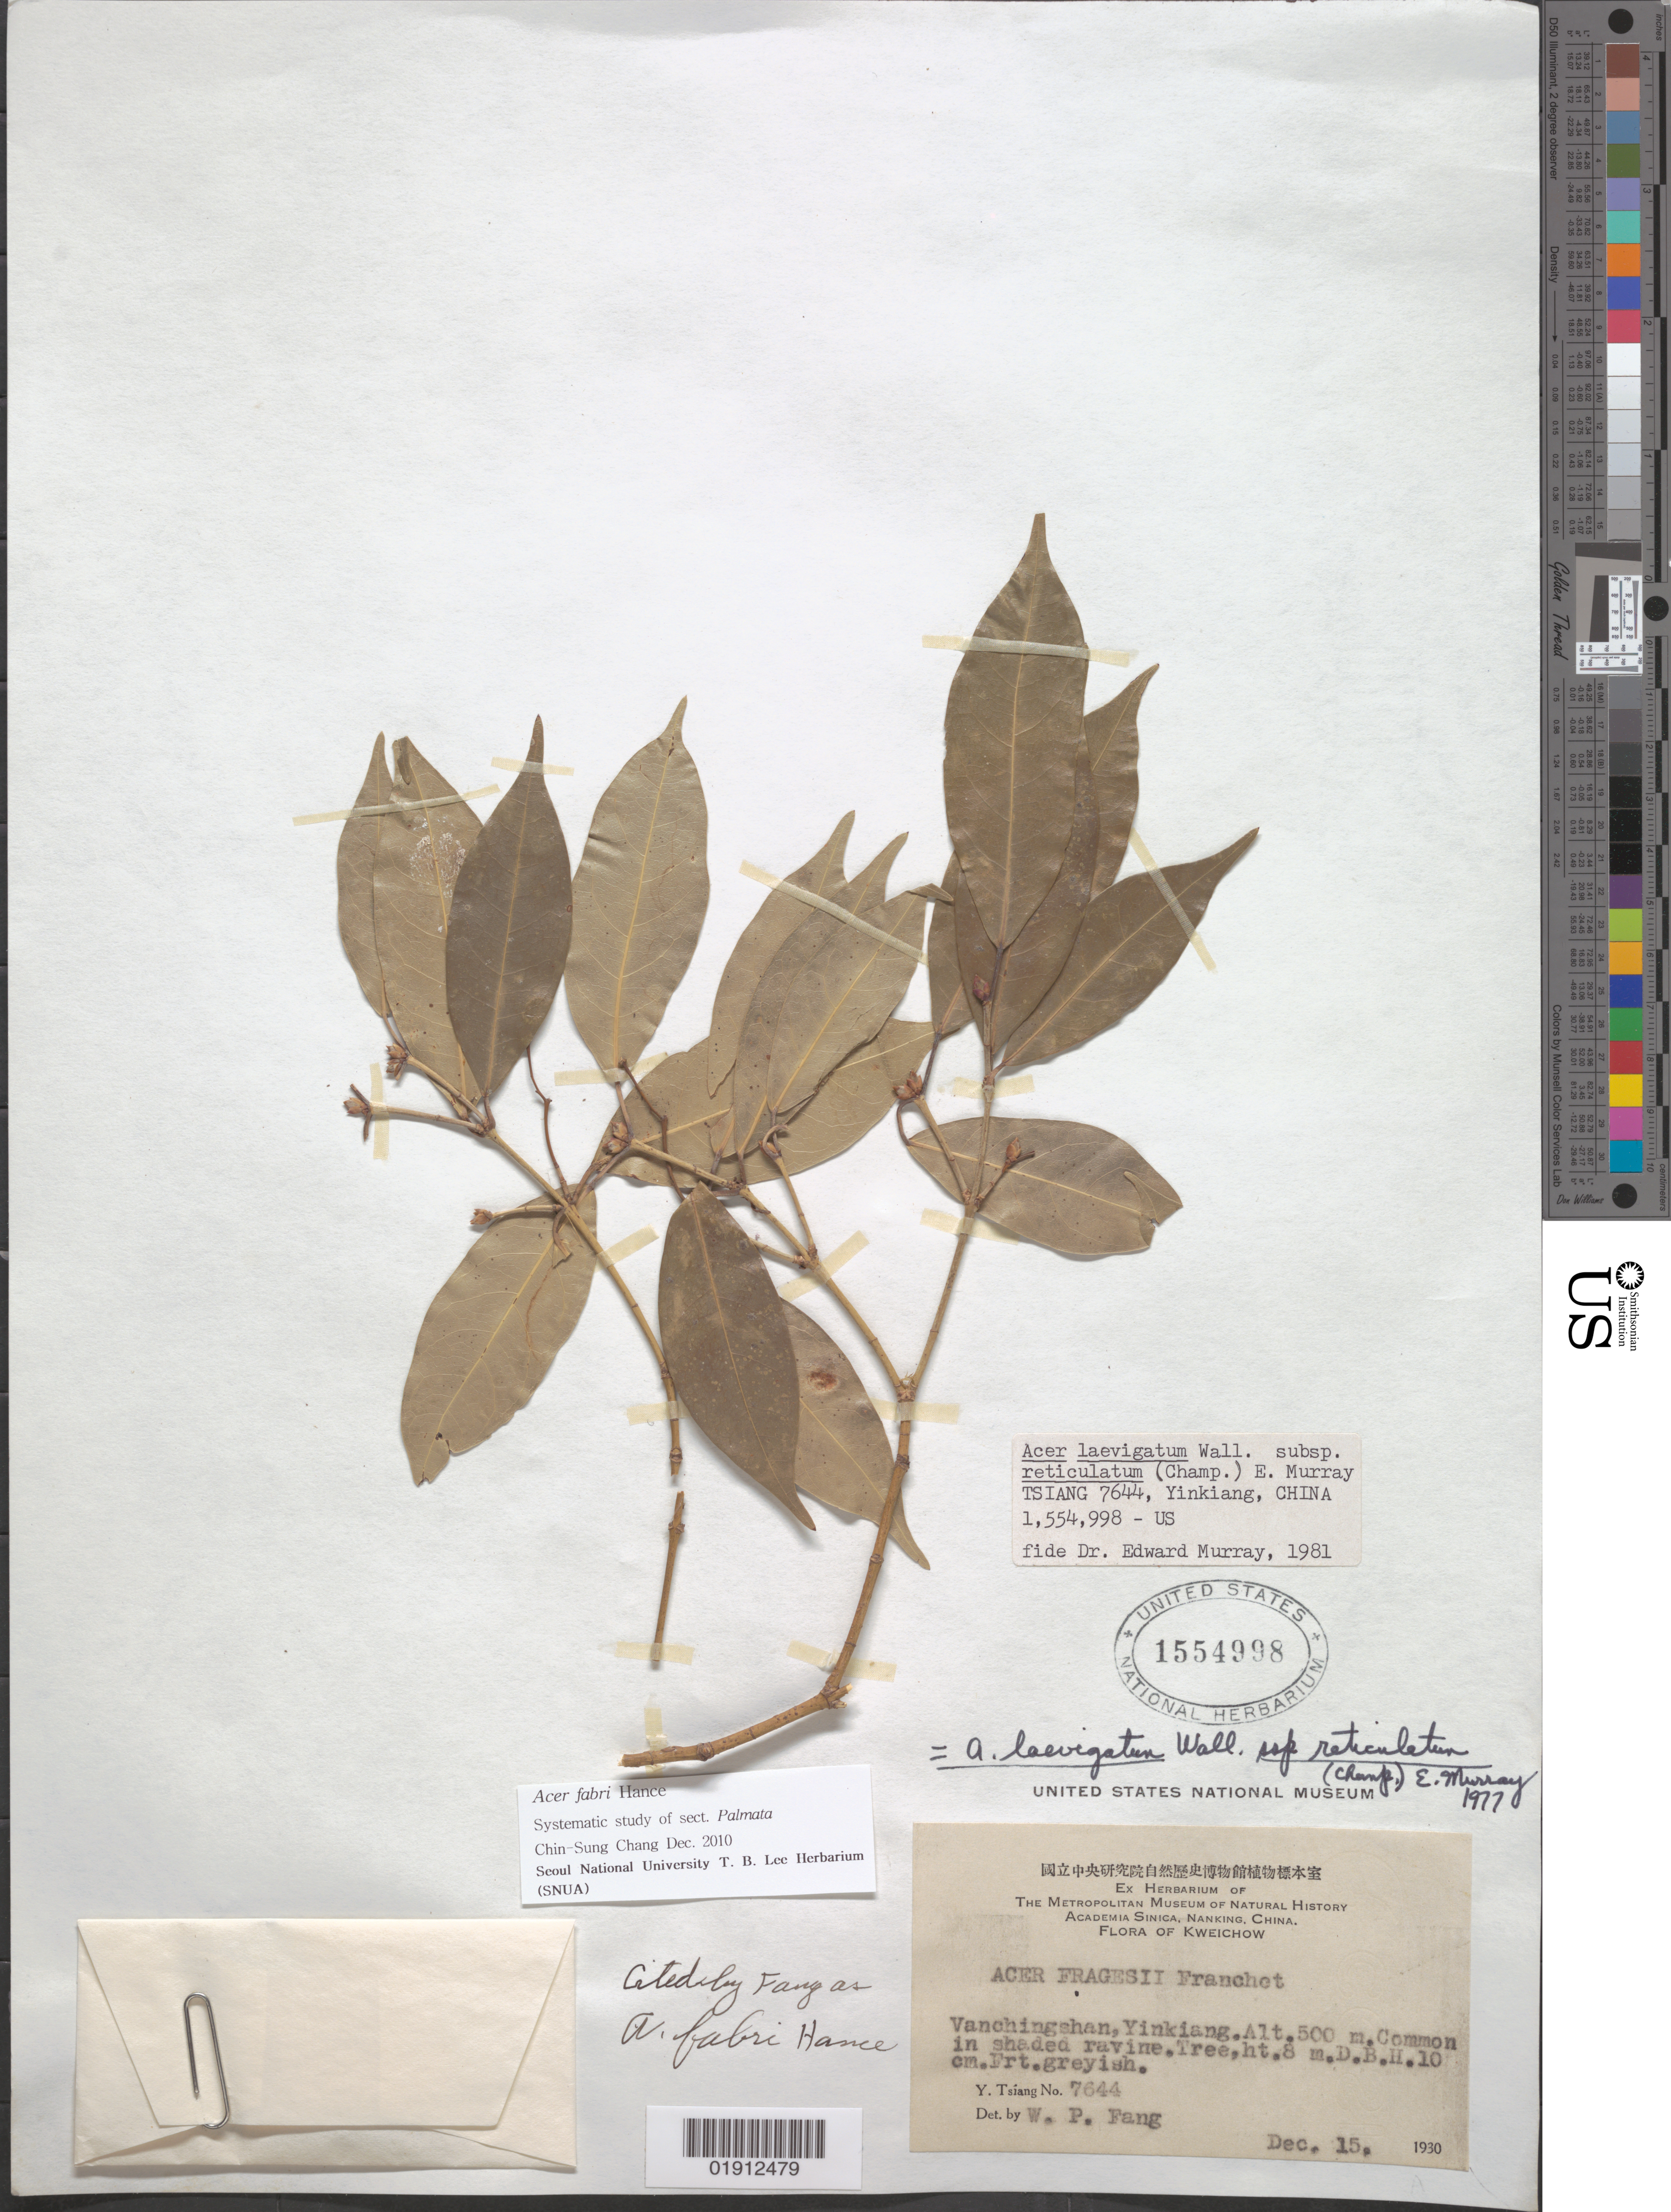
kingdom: Plantae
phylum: Tracheophyta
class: Magnoliopsida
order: Sapindales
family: Sapindaceae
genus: Acer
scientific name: Acer fabri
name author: Hance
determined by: Chang, C. S., (SNUA)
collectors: W. P. Fang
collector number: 7644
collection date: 1930-12-15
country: China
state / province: Guizhou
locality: Kweichow [Guizhou], Vanchingshan, Yinkiang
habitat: Common in shaded ravine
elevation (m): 500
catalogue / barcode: US 1554998